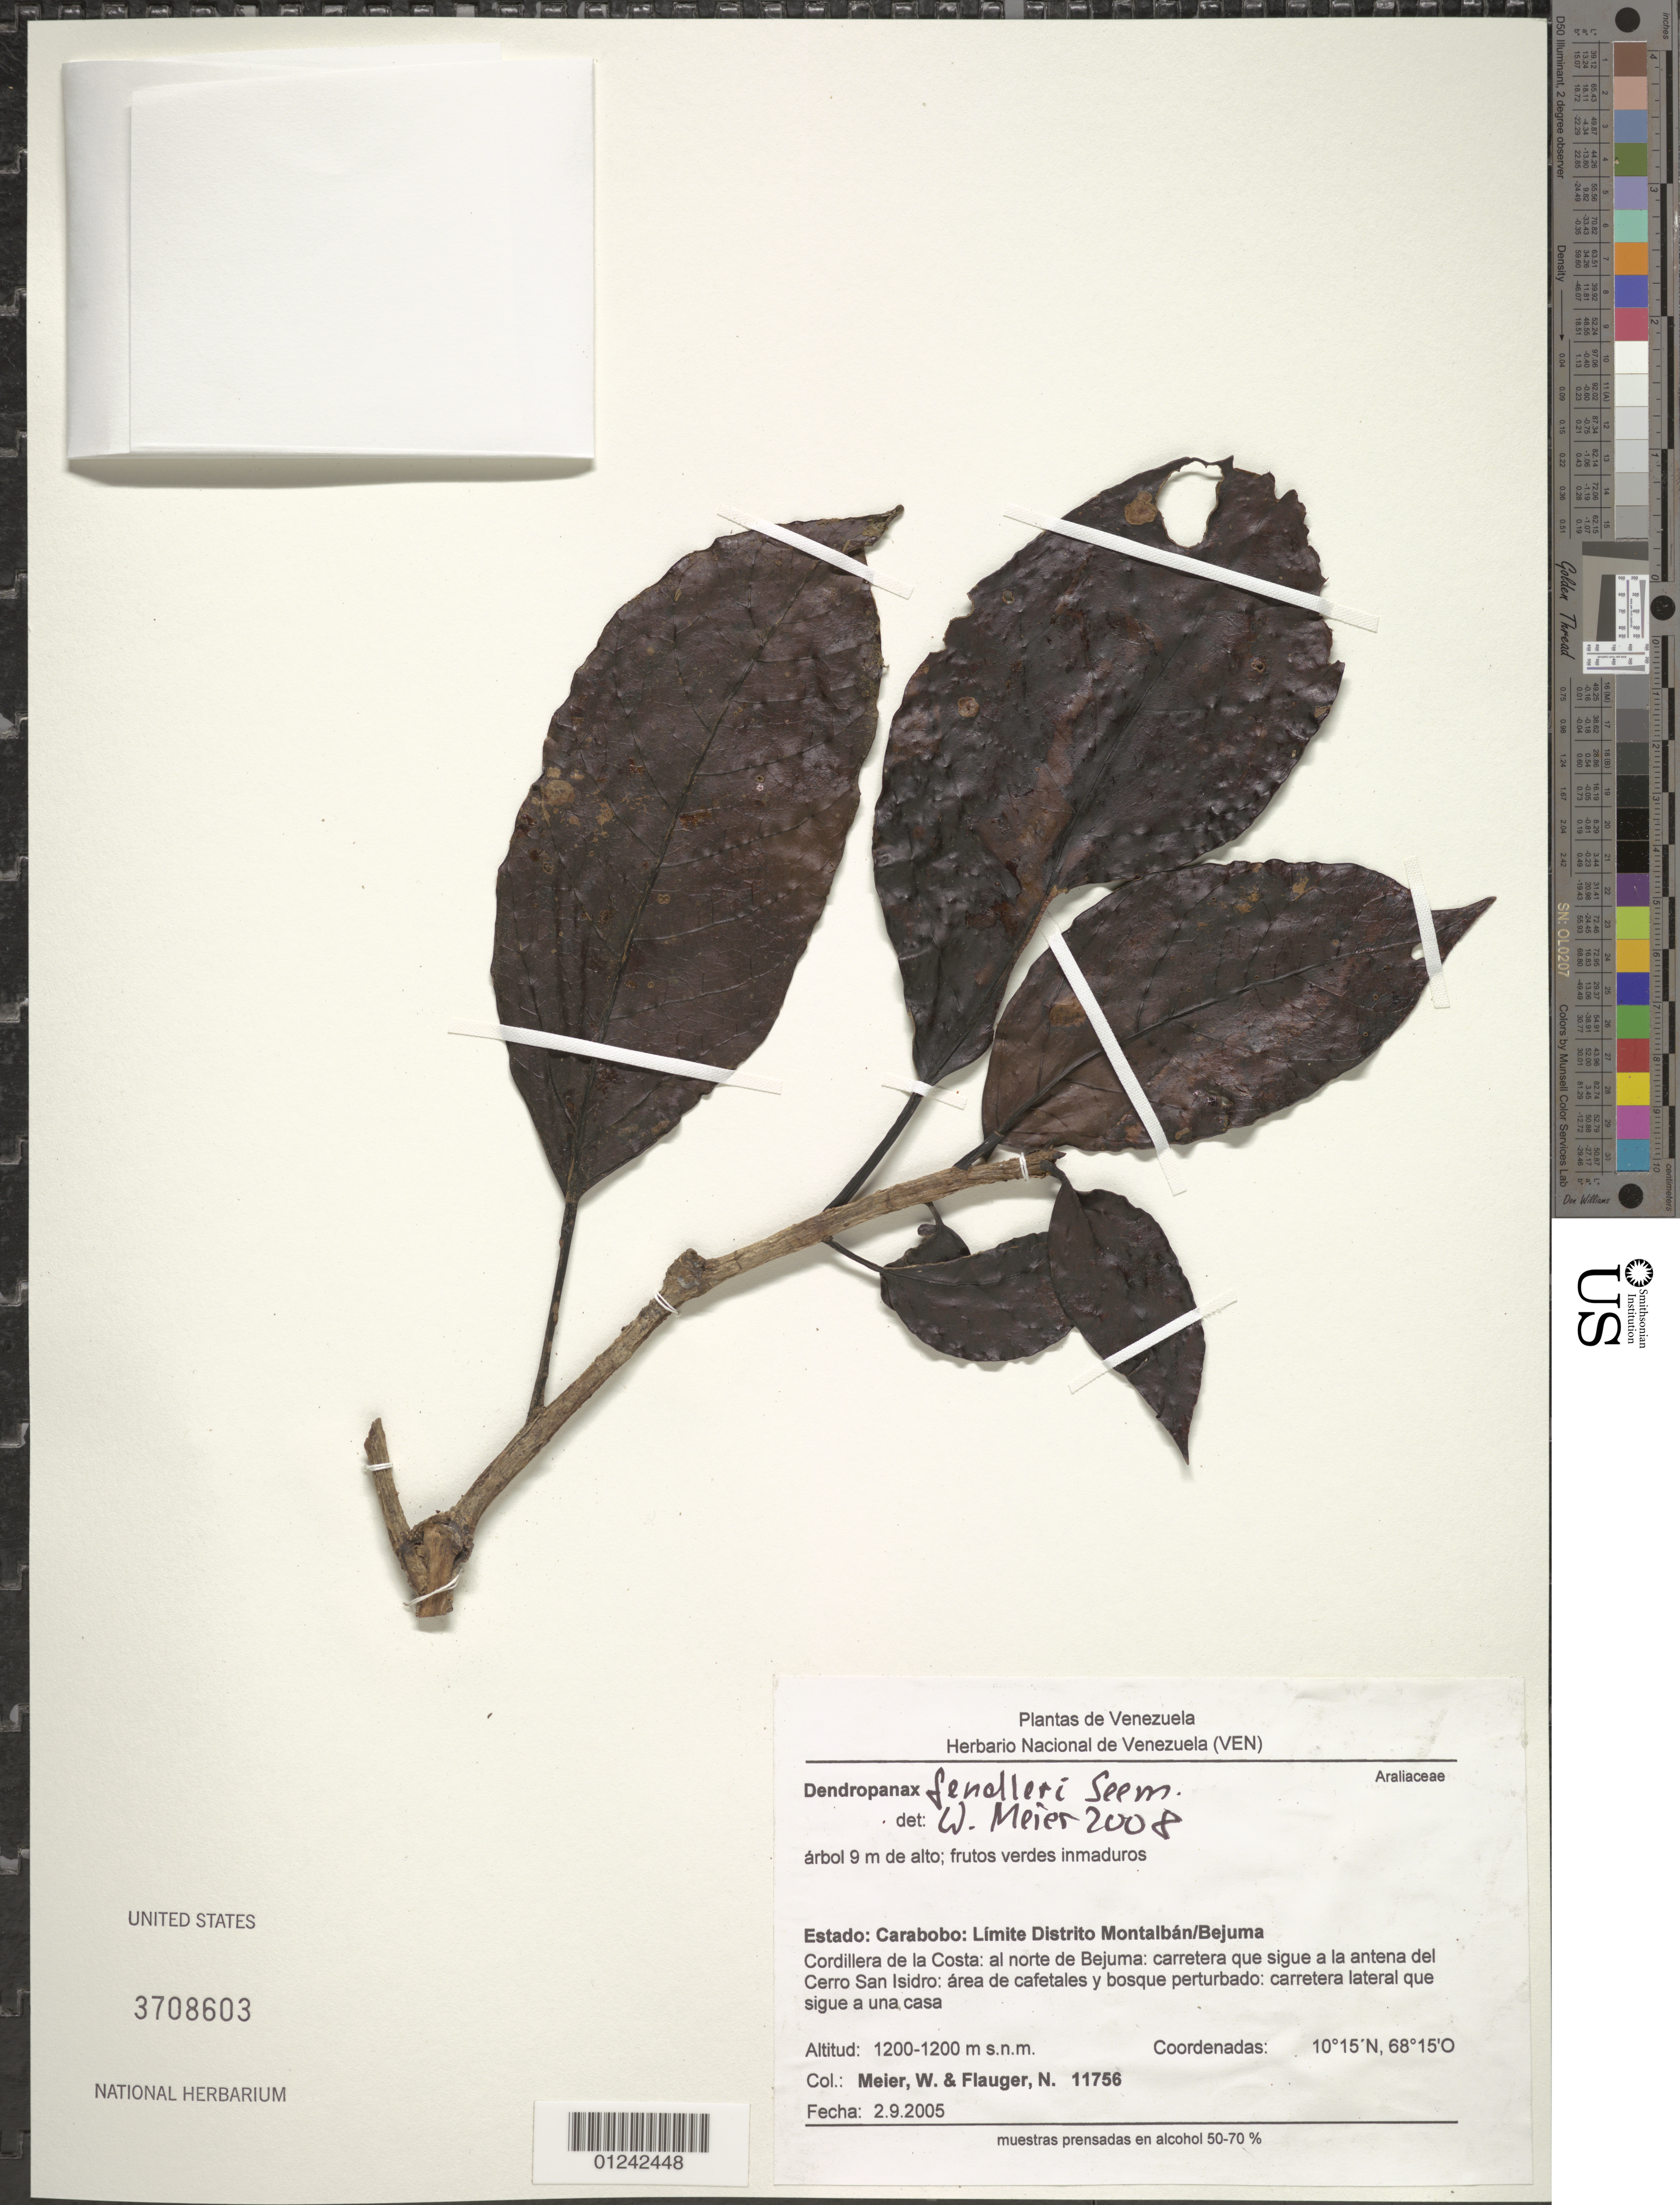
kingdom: Plantae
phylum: Tracheophyta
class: Magnoliopsida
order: Apiales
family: Araliaceae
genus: Dendropanax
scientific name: Dendropanax fendleri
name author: Seem.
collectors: W. Meier & N. Flauger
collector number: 11756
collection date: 2005-09-02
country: Venezuela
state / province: Carabobo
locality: Estado: Carabobo: Limite Distrito Montalban/Bejuma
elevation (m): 1200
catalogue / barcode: US 3708603